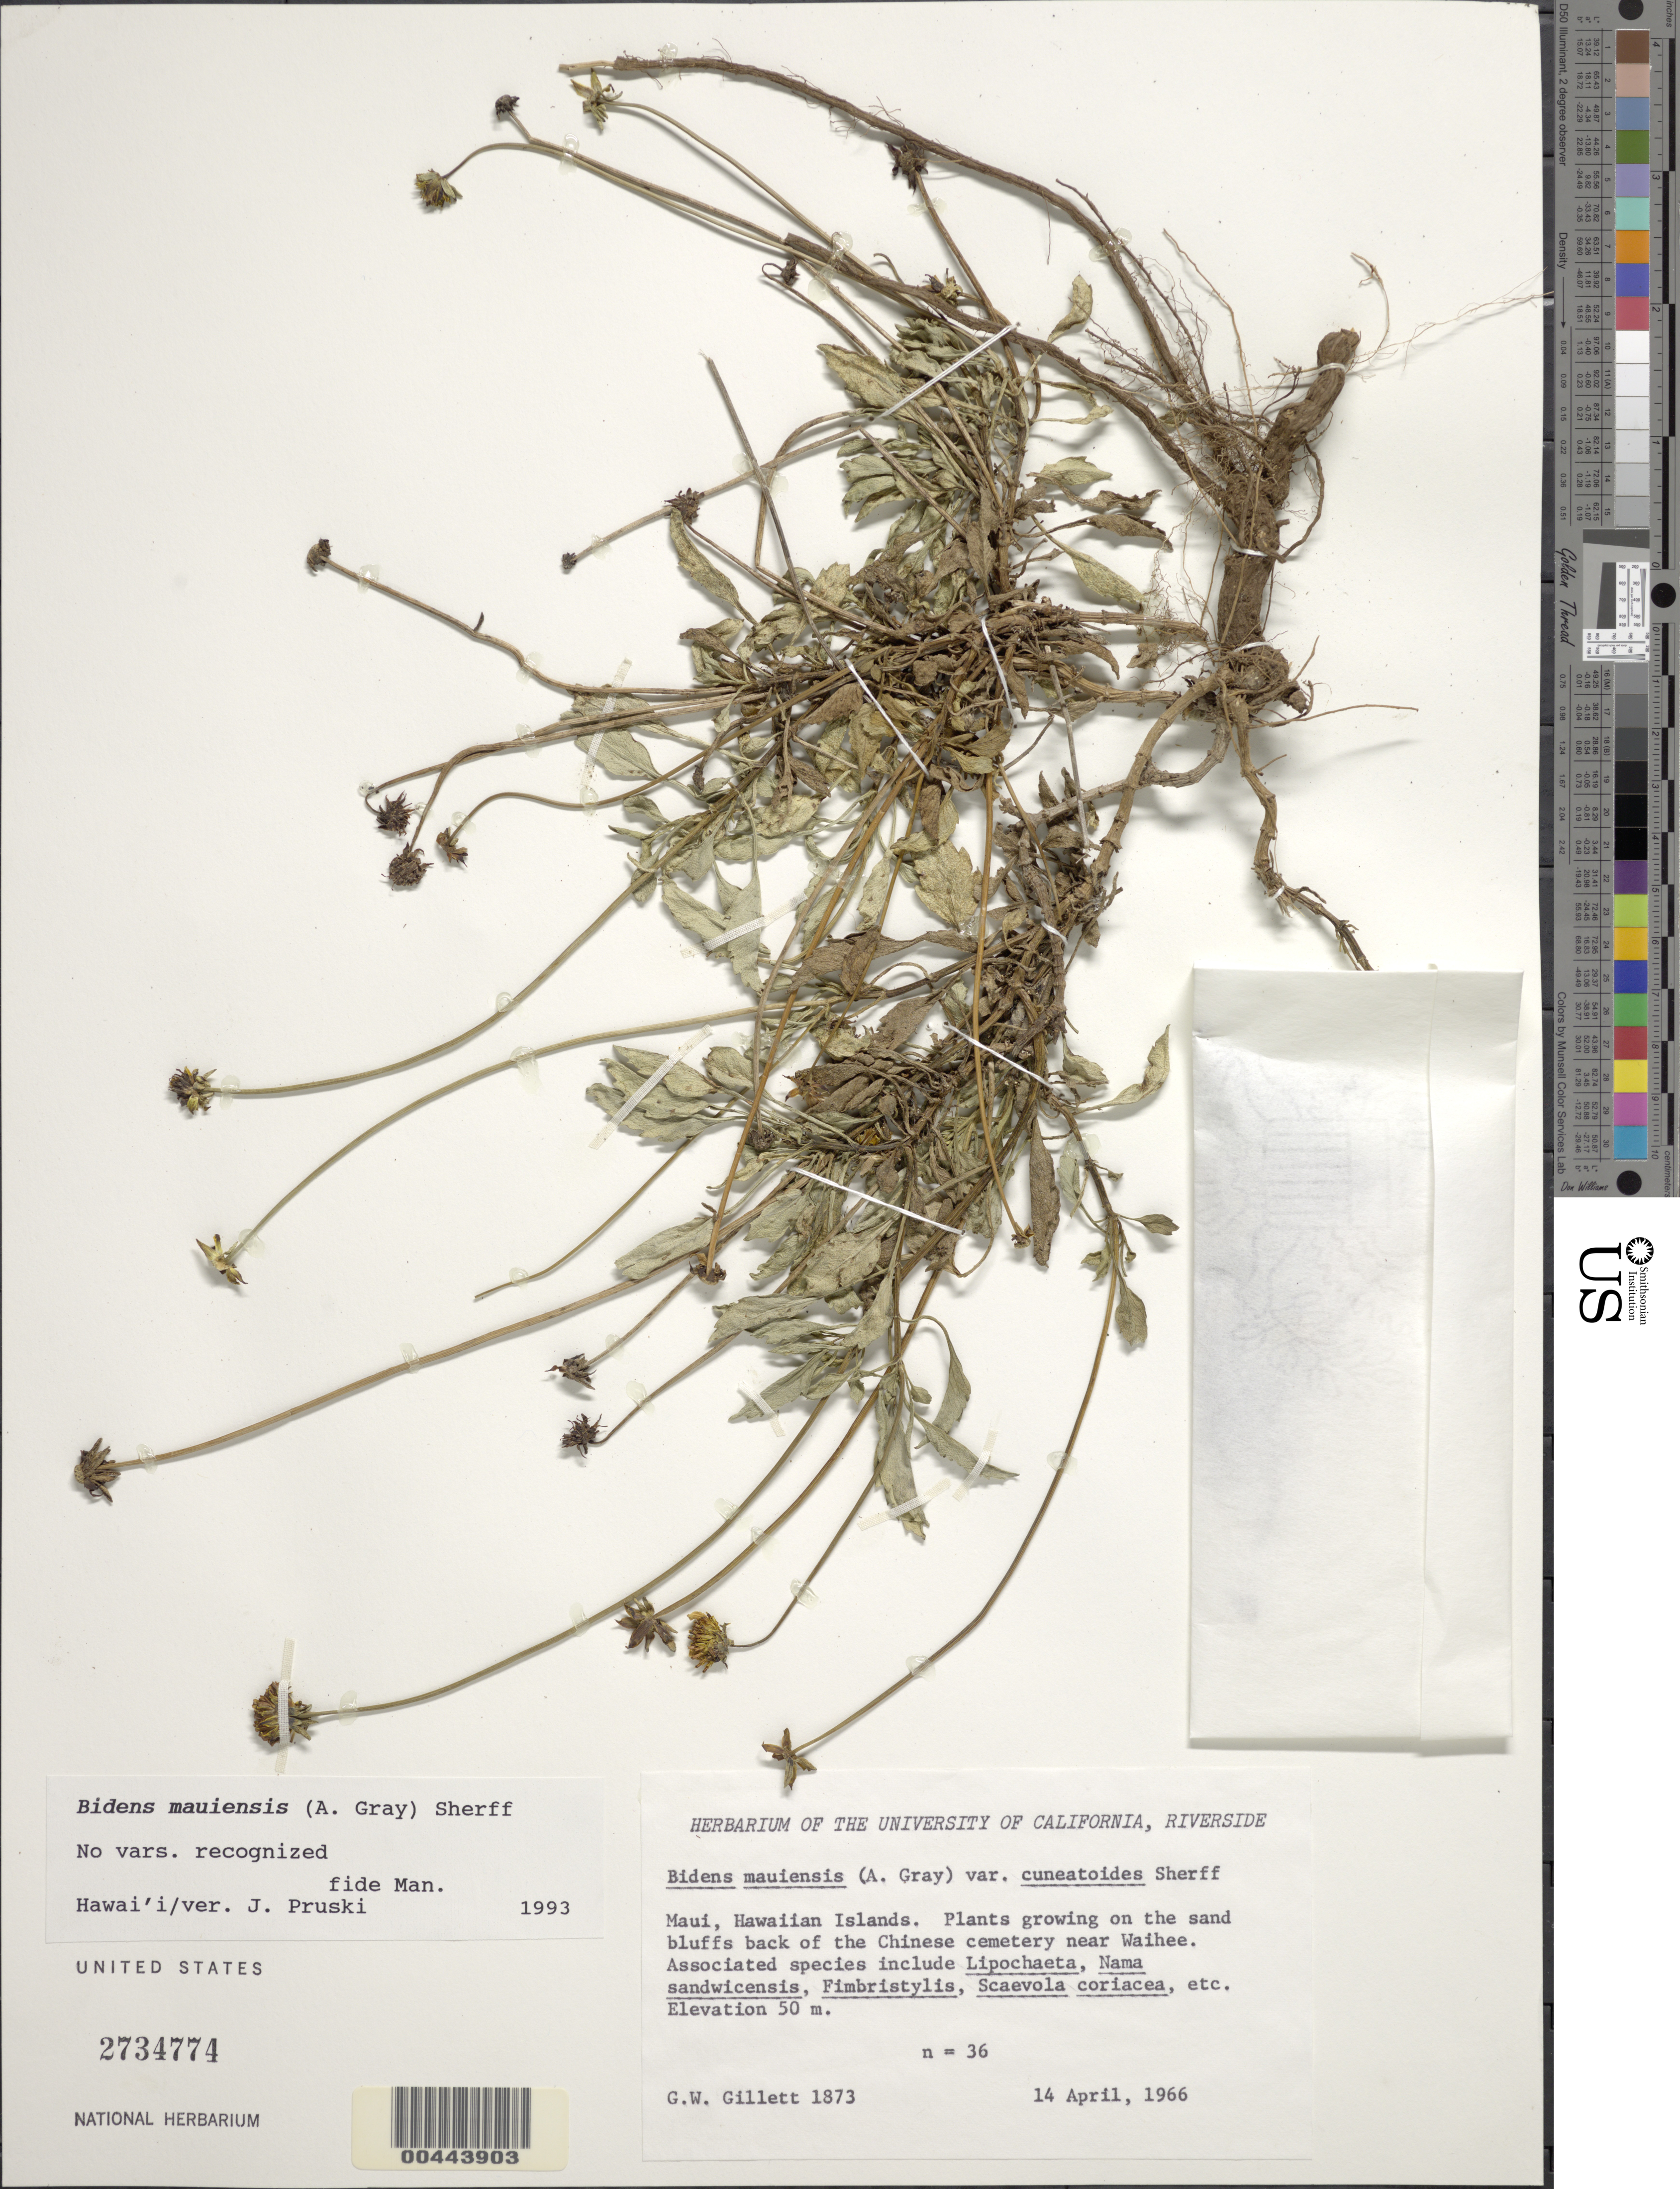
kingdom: Plantae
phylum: Tracheophyta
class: Magnoliopsida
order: Asterales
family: Asteraceae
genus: Bidens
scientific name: Bidens mauiensis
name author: Sherff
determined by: Pruski, J. F.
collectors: G. Gillett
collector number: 1873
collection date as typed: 14 Apr 1966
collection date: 1966-04-14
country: United States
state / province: Hawaii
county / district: Maui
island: Maui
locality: Back of the Chinese cemetery near Waihee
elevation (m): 50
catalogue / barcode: US 2734774